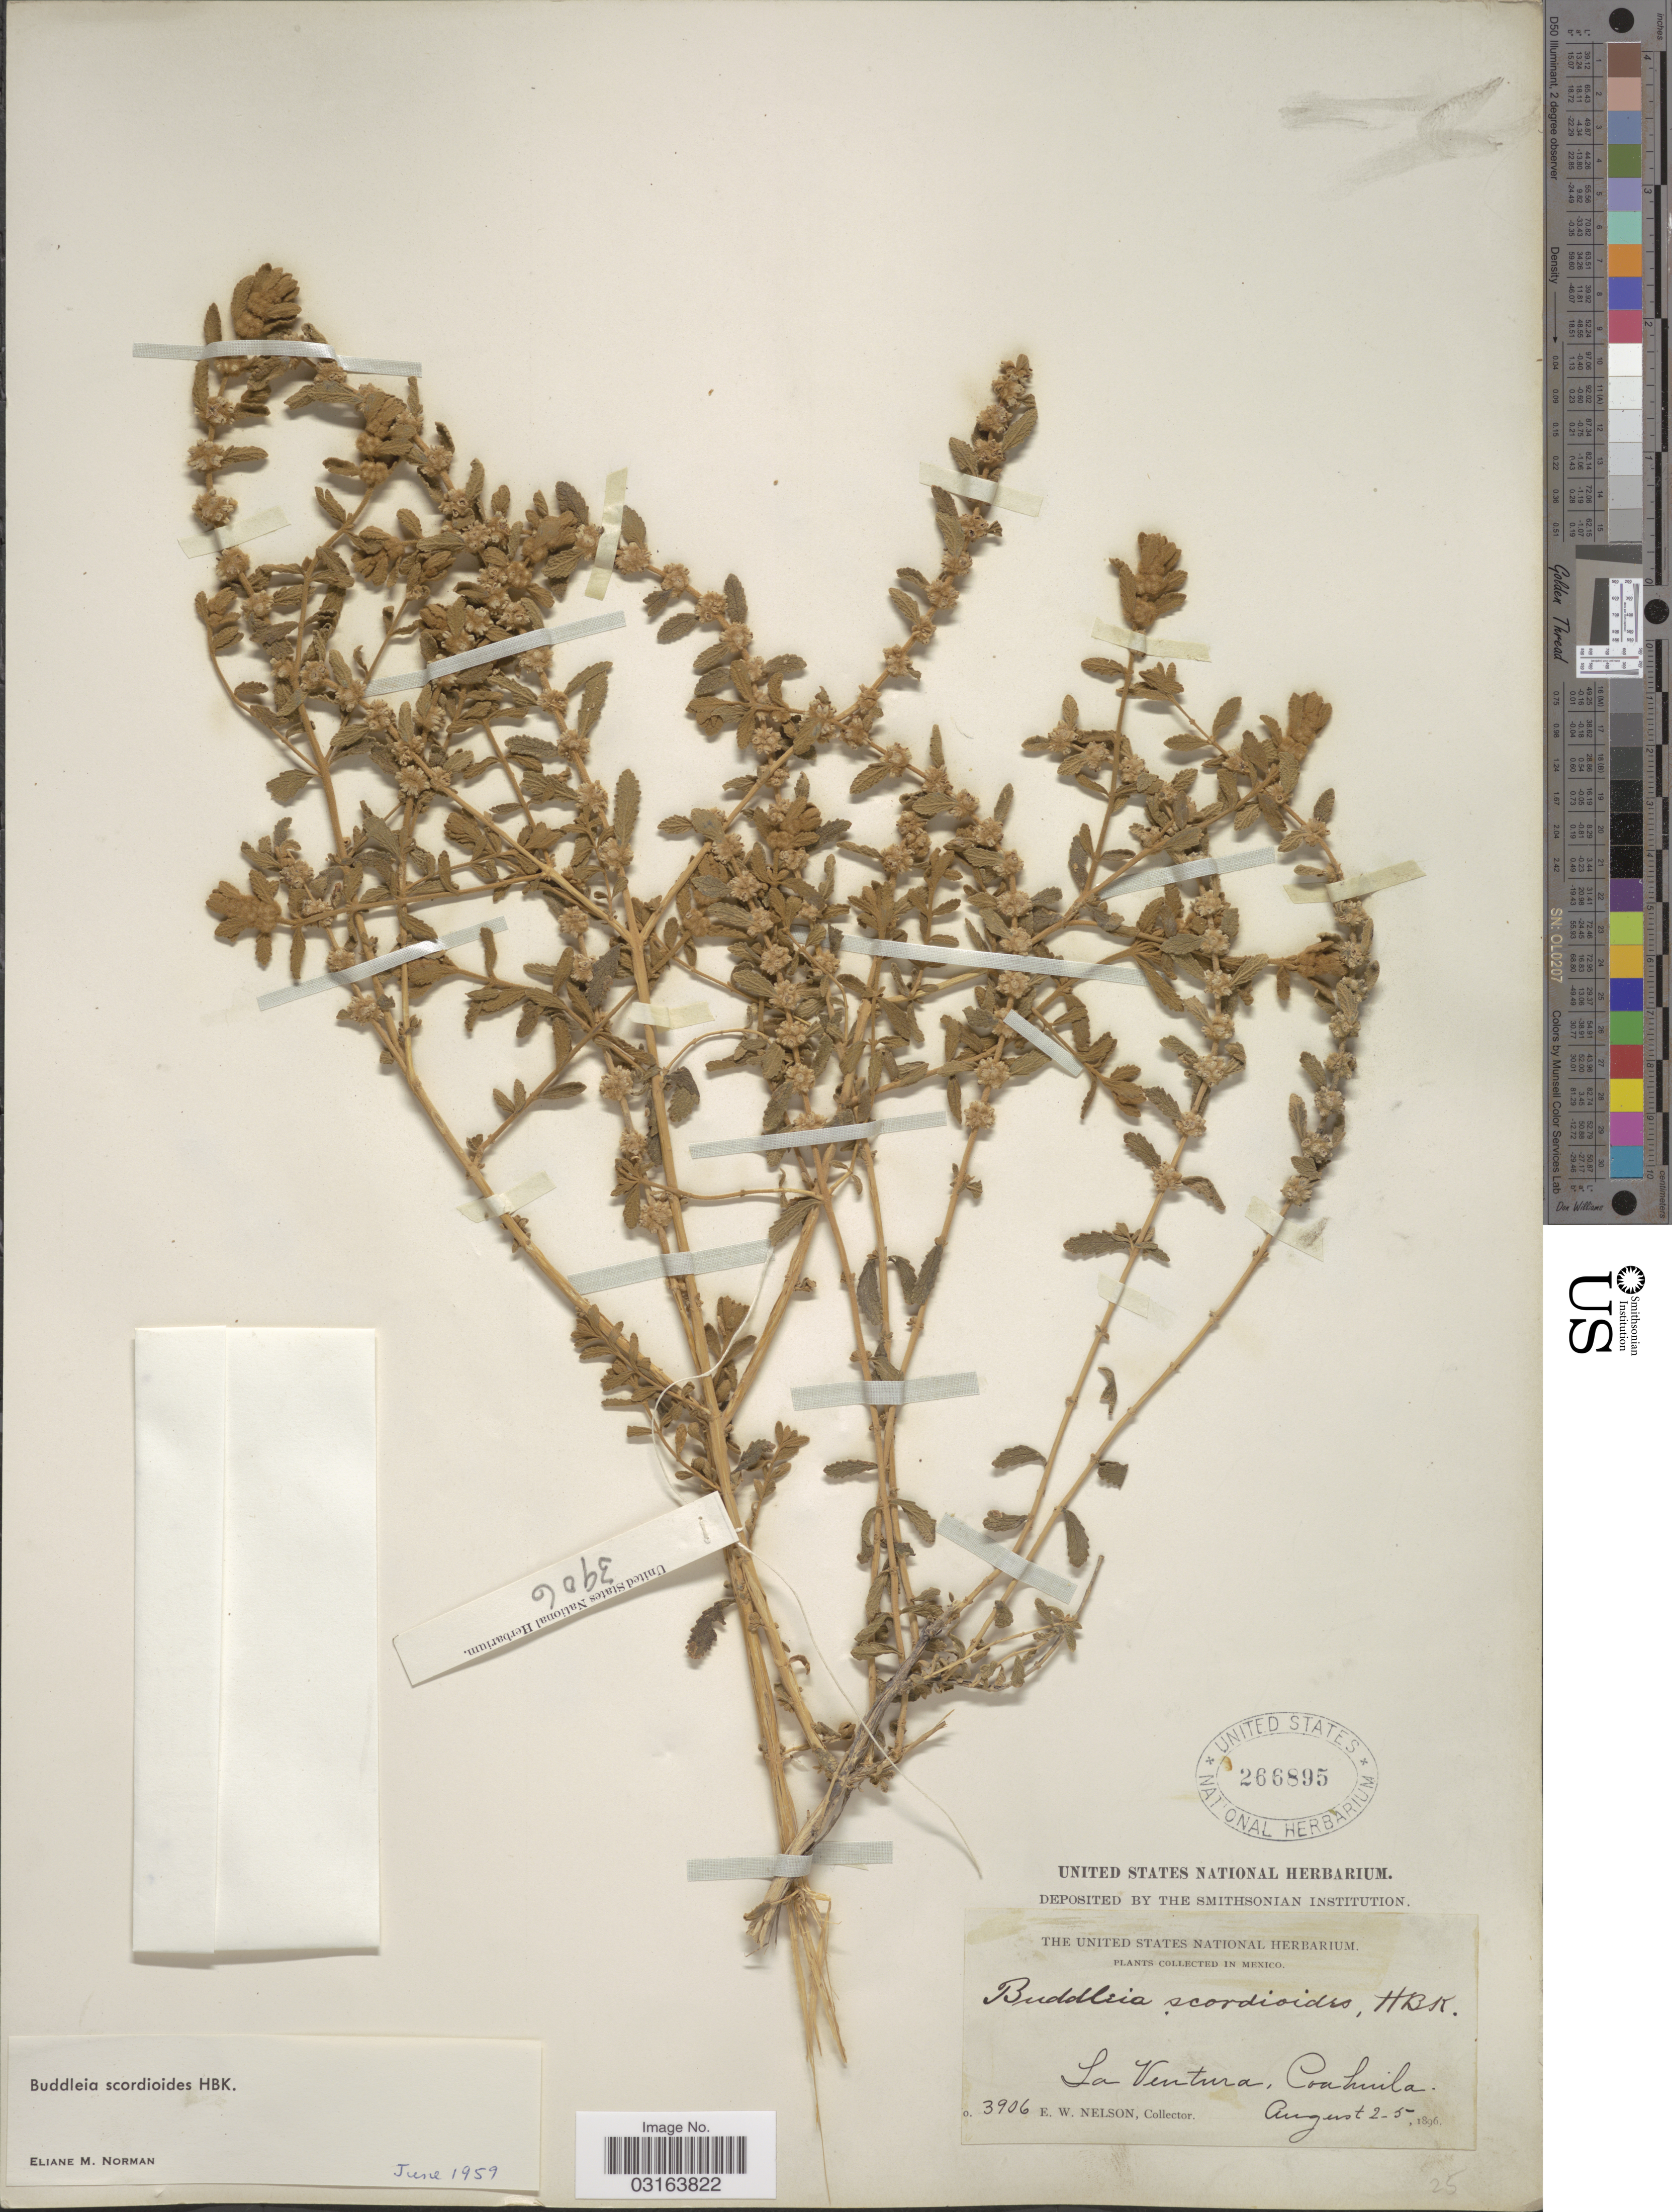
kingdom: Plantae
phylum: Tracheophyta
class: Magnoliopsida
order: Lamiales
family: Scrophulariaceae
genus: Buddleja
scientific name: Buddleja scordioides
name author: Kunth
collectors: E. W. Nelson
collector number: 3906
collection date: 1896-08-02/1896-08-05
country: Mexico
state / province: Coahuila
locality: La Ventura.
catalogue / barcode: US 266895